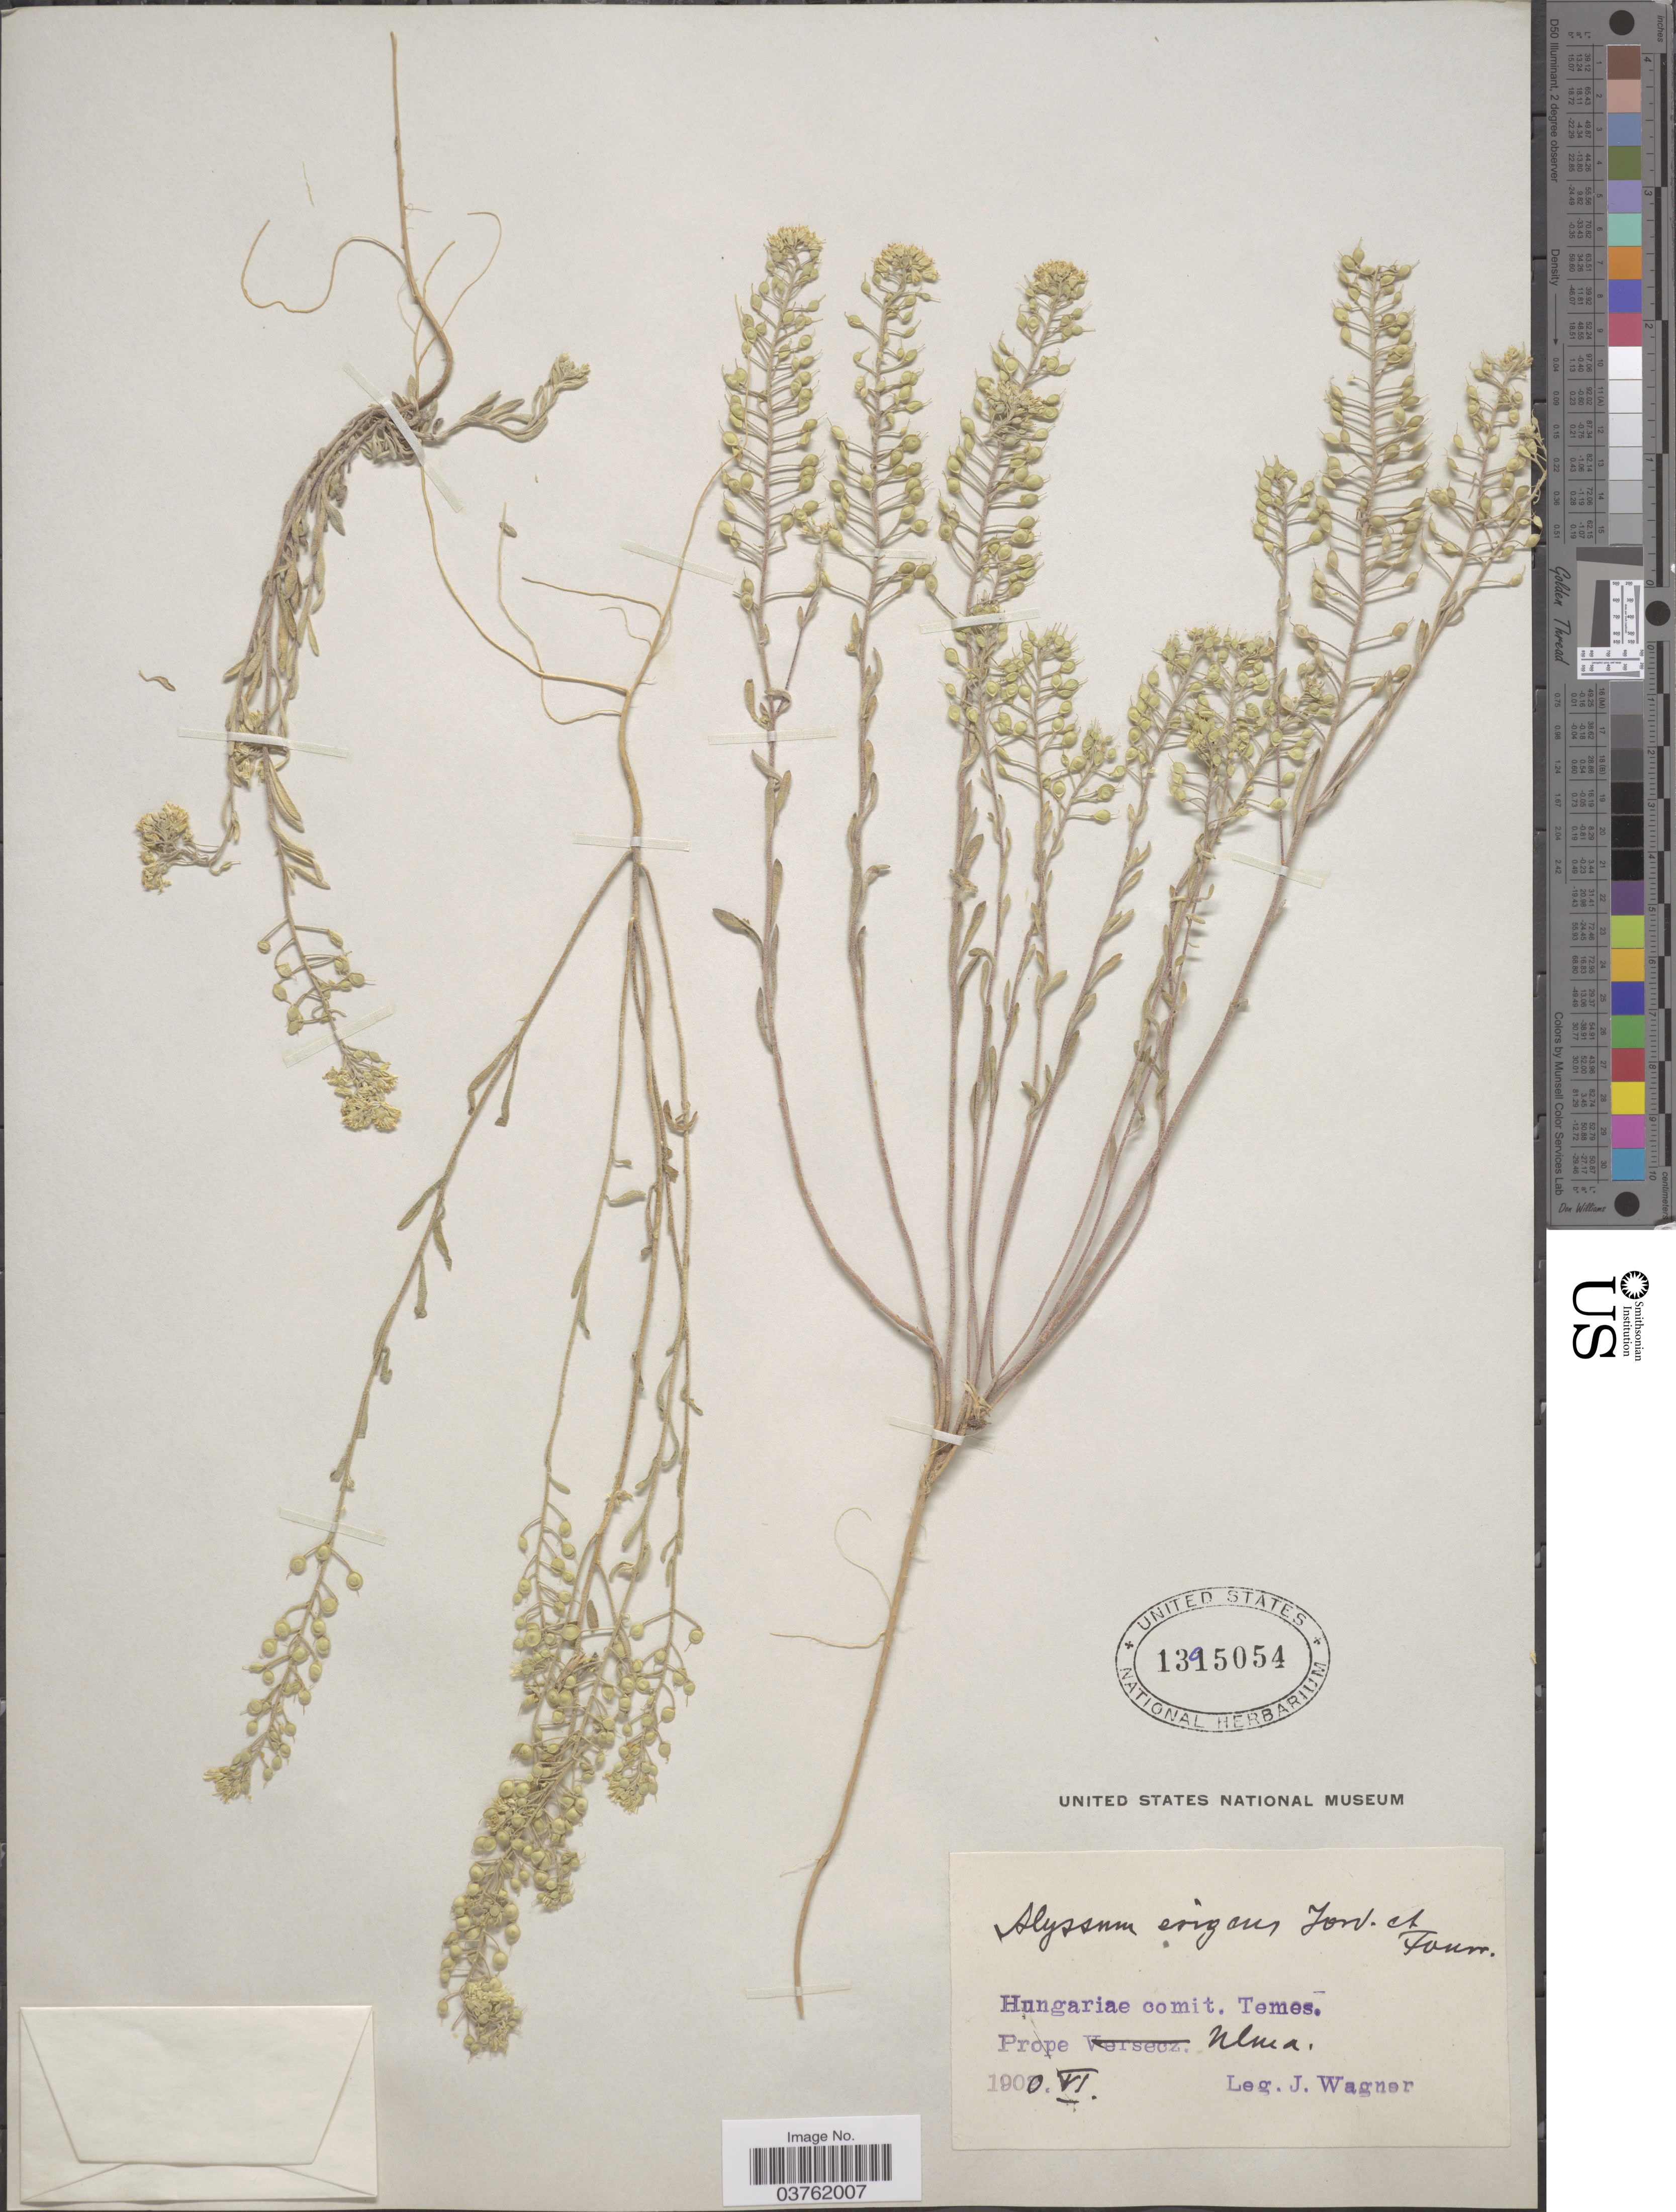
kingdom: Plantae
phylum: Tracheophyta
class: Magnoliopsida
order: Brassicales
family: Brassicaceae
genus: Alyssum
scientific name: Alyssum erigens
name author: Jord. & Fourr.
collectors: J. Wagner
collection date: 1900-06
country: Hungary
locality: Hungariae comit. Temes. Prope Nlma [interpreted].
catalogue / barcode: US 1395054